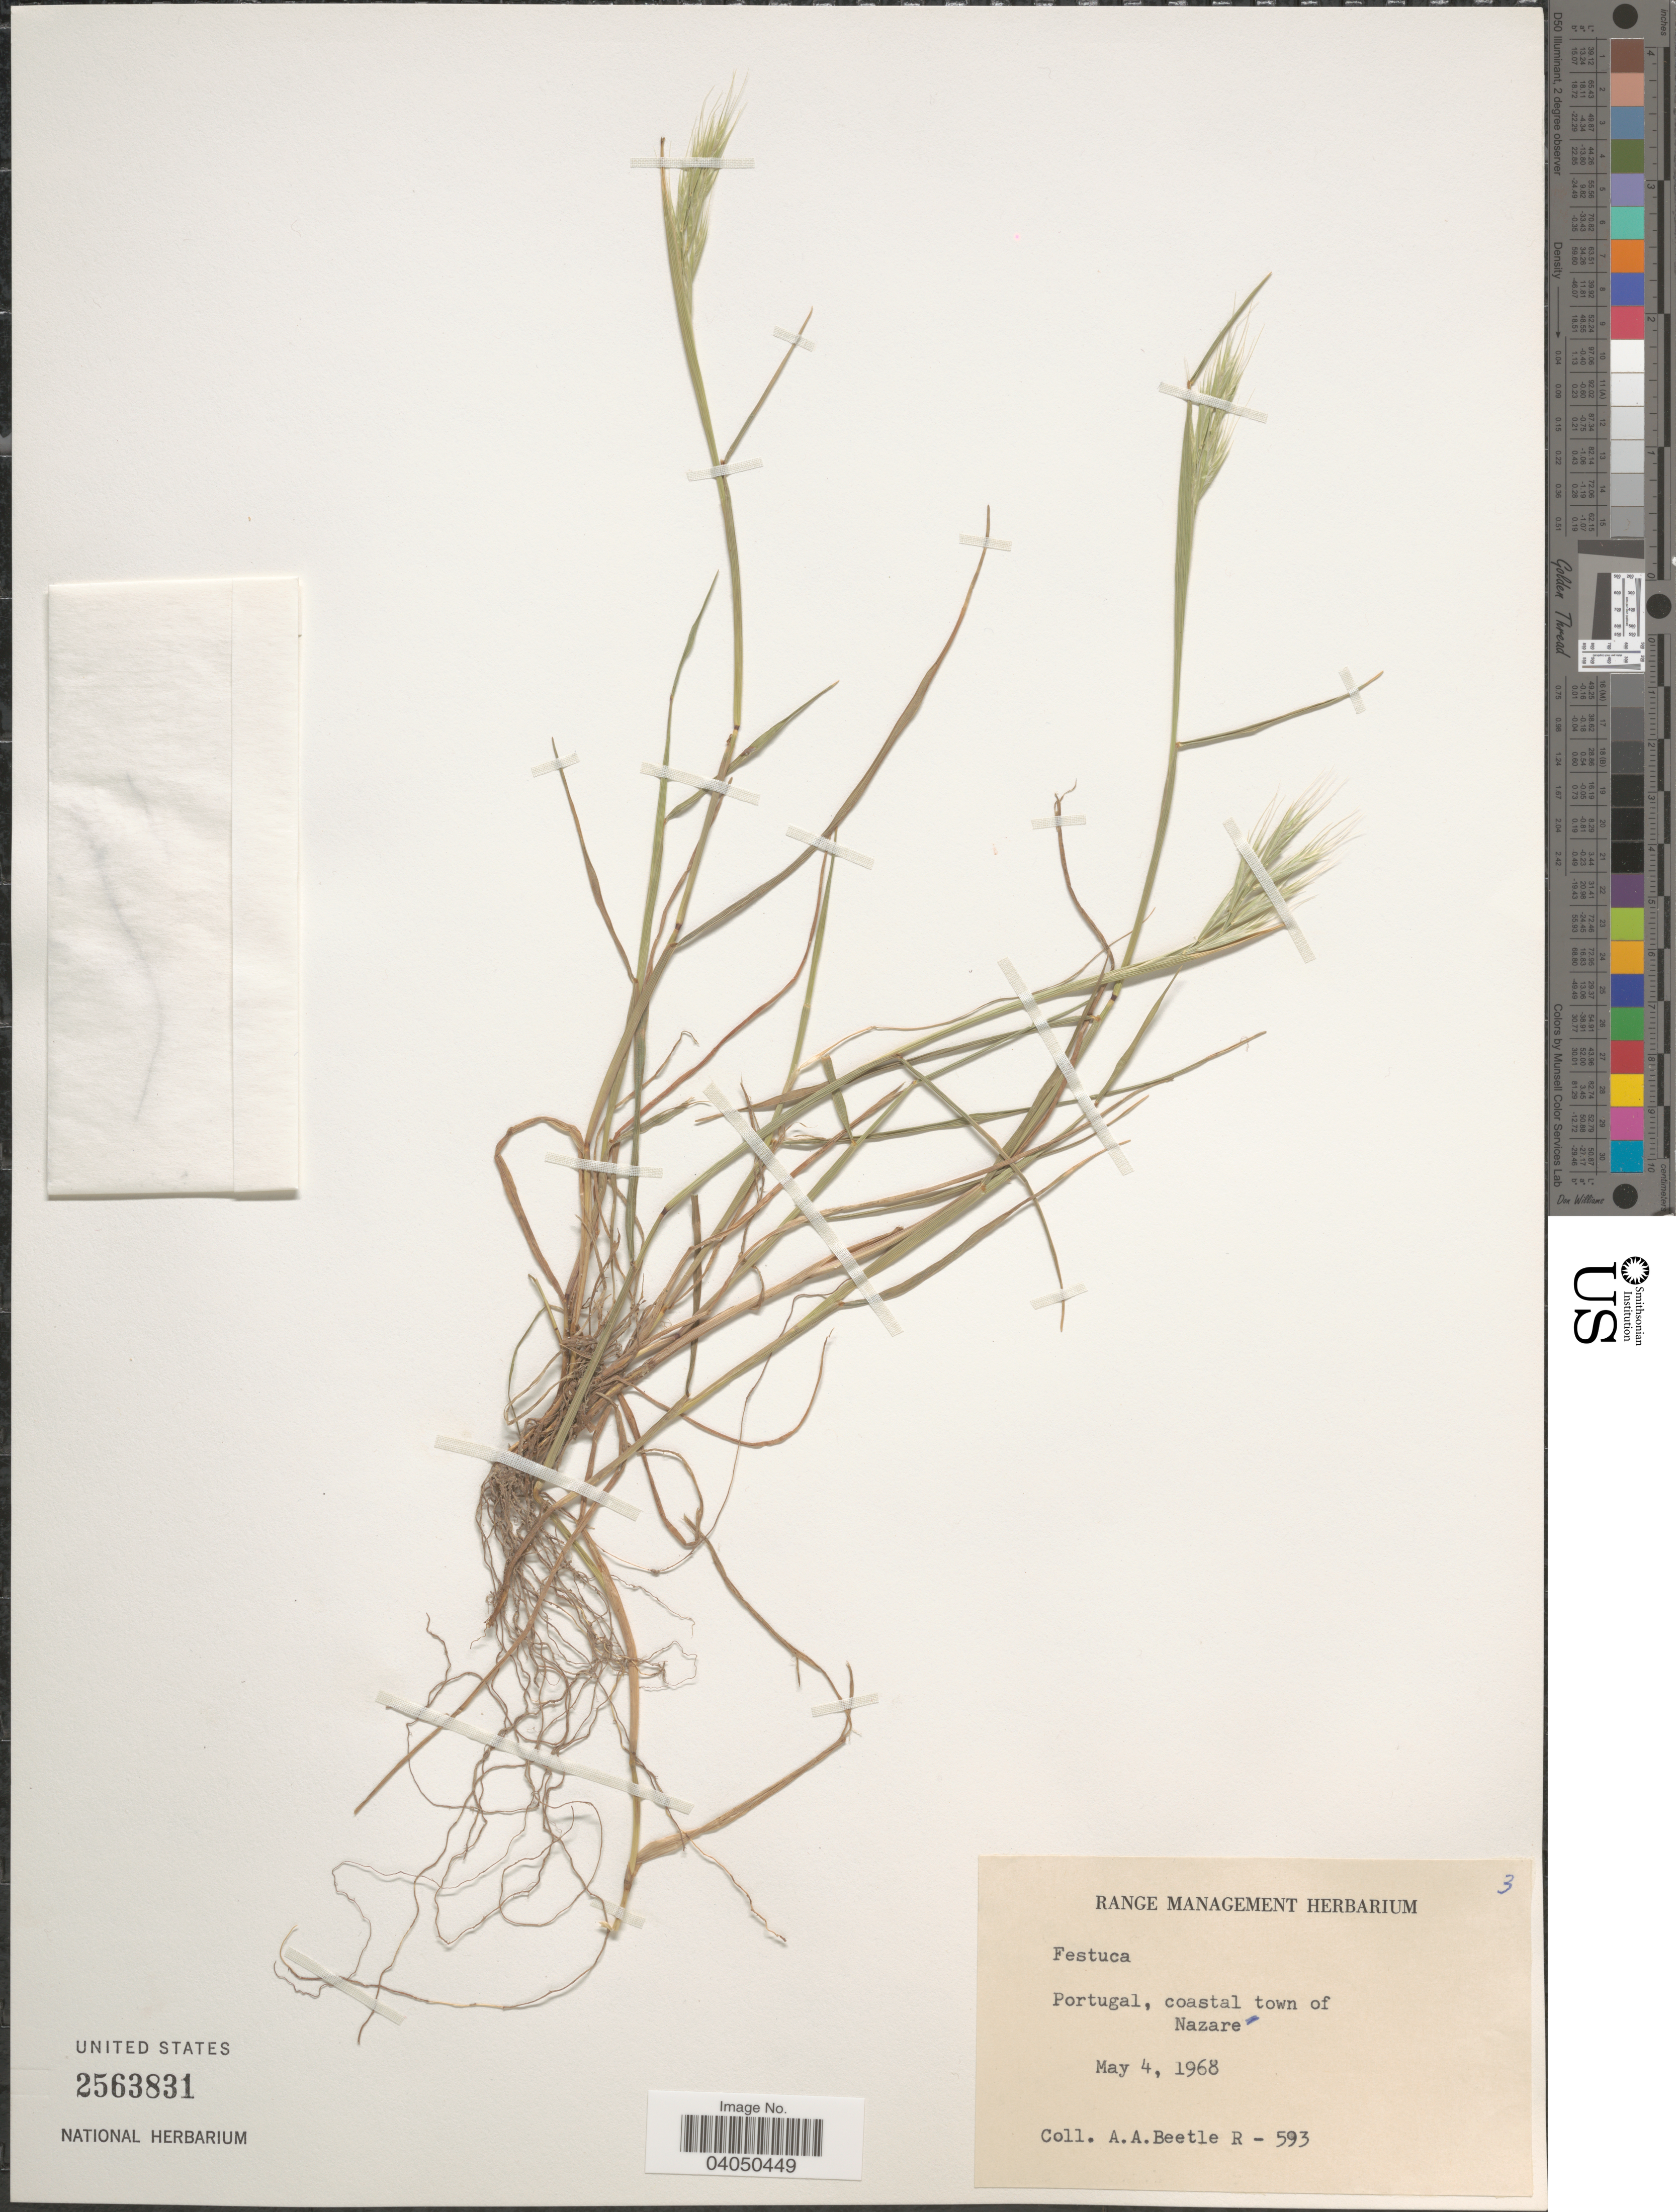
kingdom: Plantae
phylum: Tracheophyta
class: Liliopsida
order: Poales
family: Poaceae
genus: Festuca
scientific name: Festuca sp.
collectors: A. A. Beetle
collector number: R - 593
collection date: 1968-05-04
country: Portugal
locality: Coastal town of Nazare.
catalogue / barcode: US 2563831